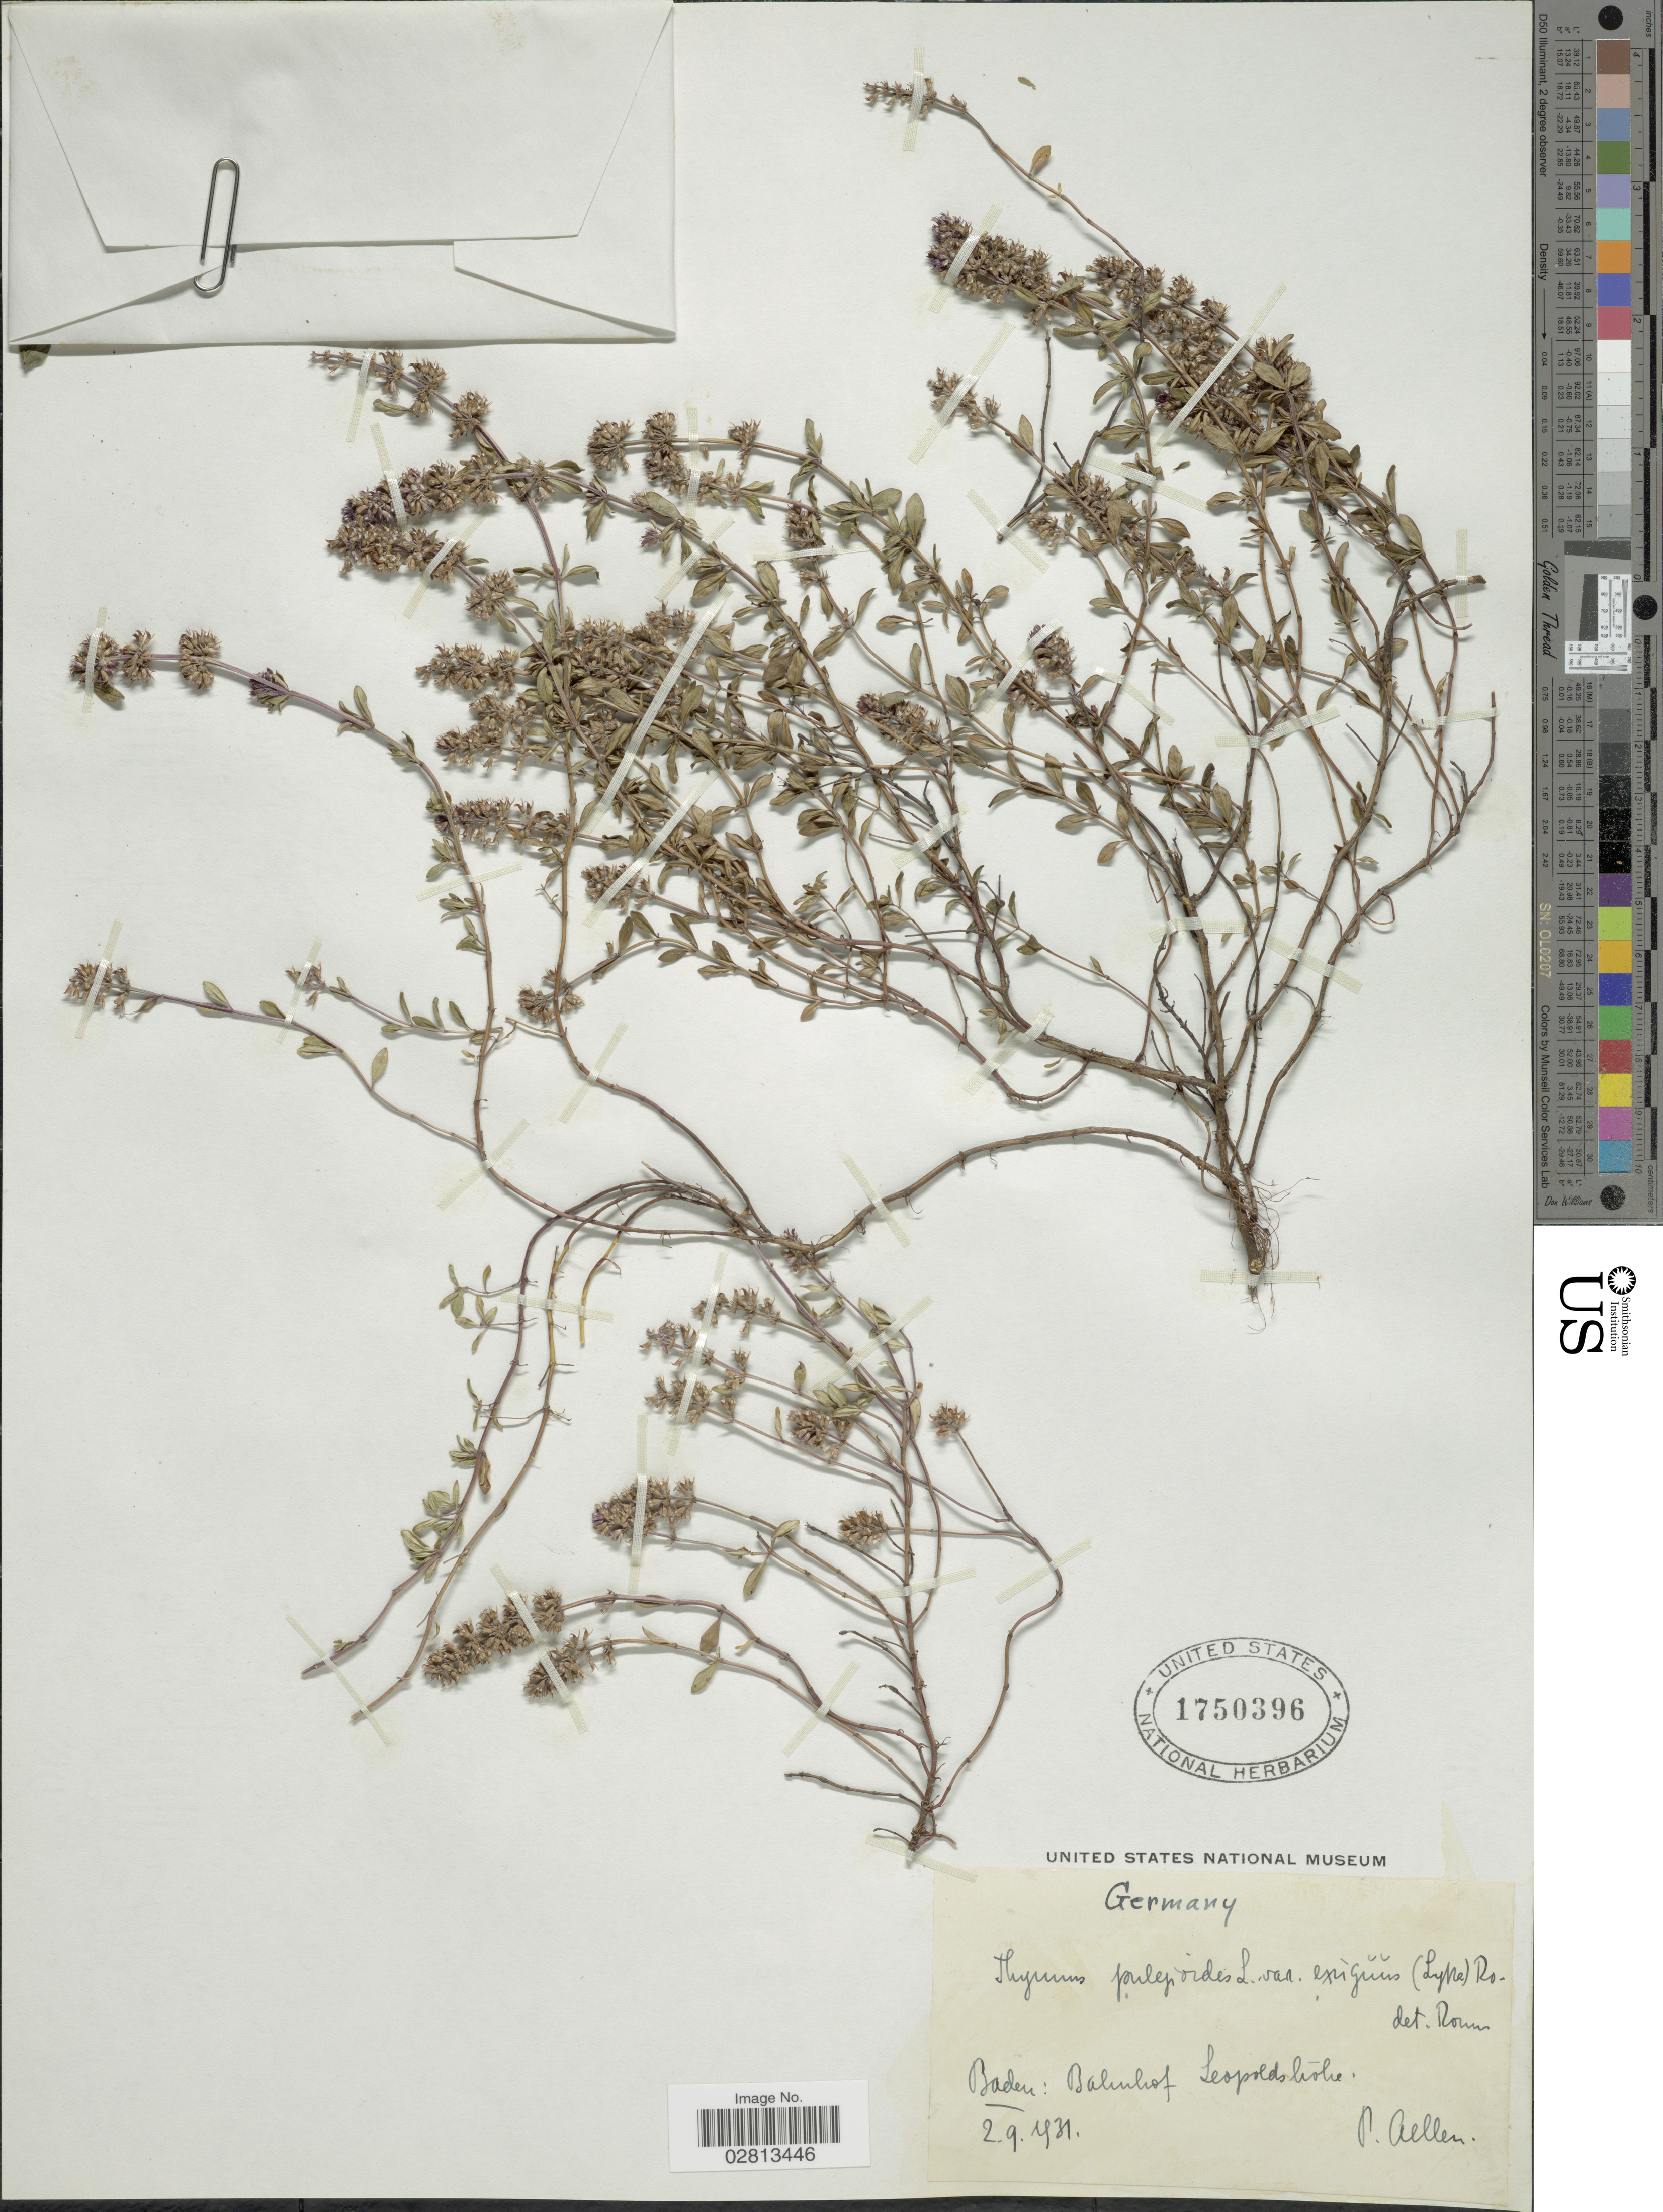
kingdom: Plantae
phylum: Tracheophyta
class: Magnoliopsida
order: Lamiales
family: Lamiaceae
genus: Thymus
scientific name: Thymus pulegioides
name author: L.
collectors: P. Aellen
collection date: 1931-09-02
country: Germany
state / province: Baden-Württemberg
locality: Baden: Bahnhof Leopoldshöhe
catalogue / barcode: US 1750396